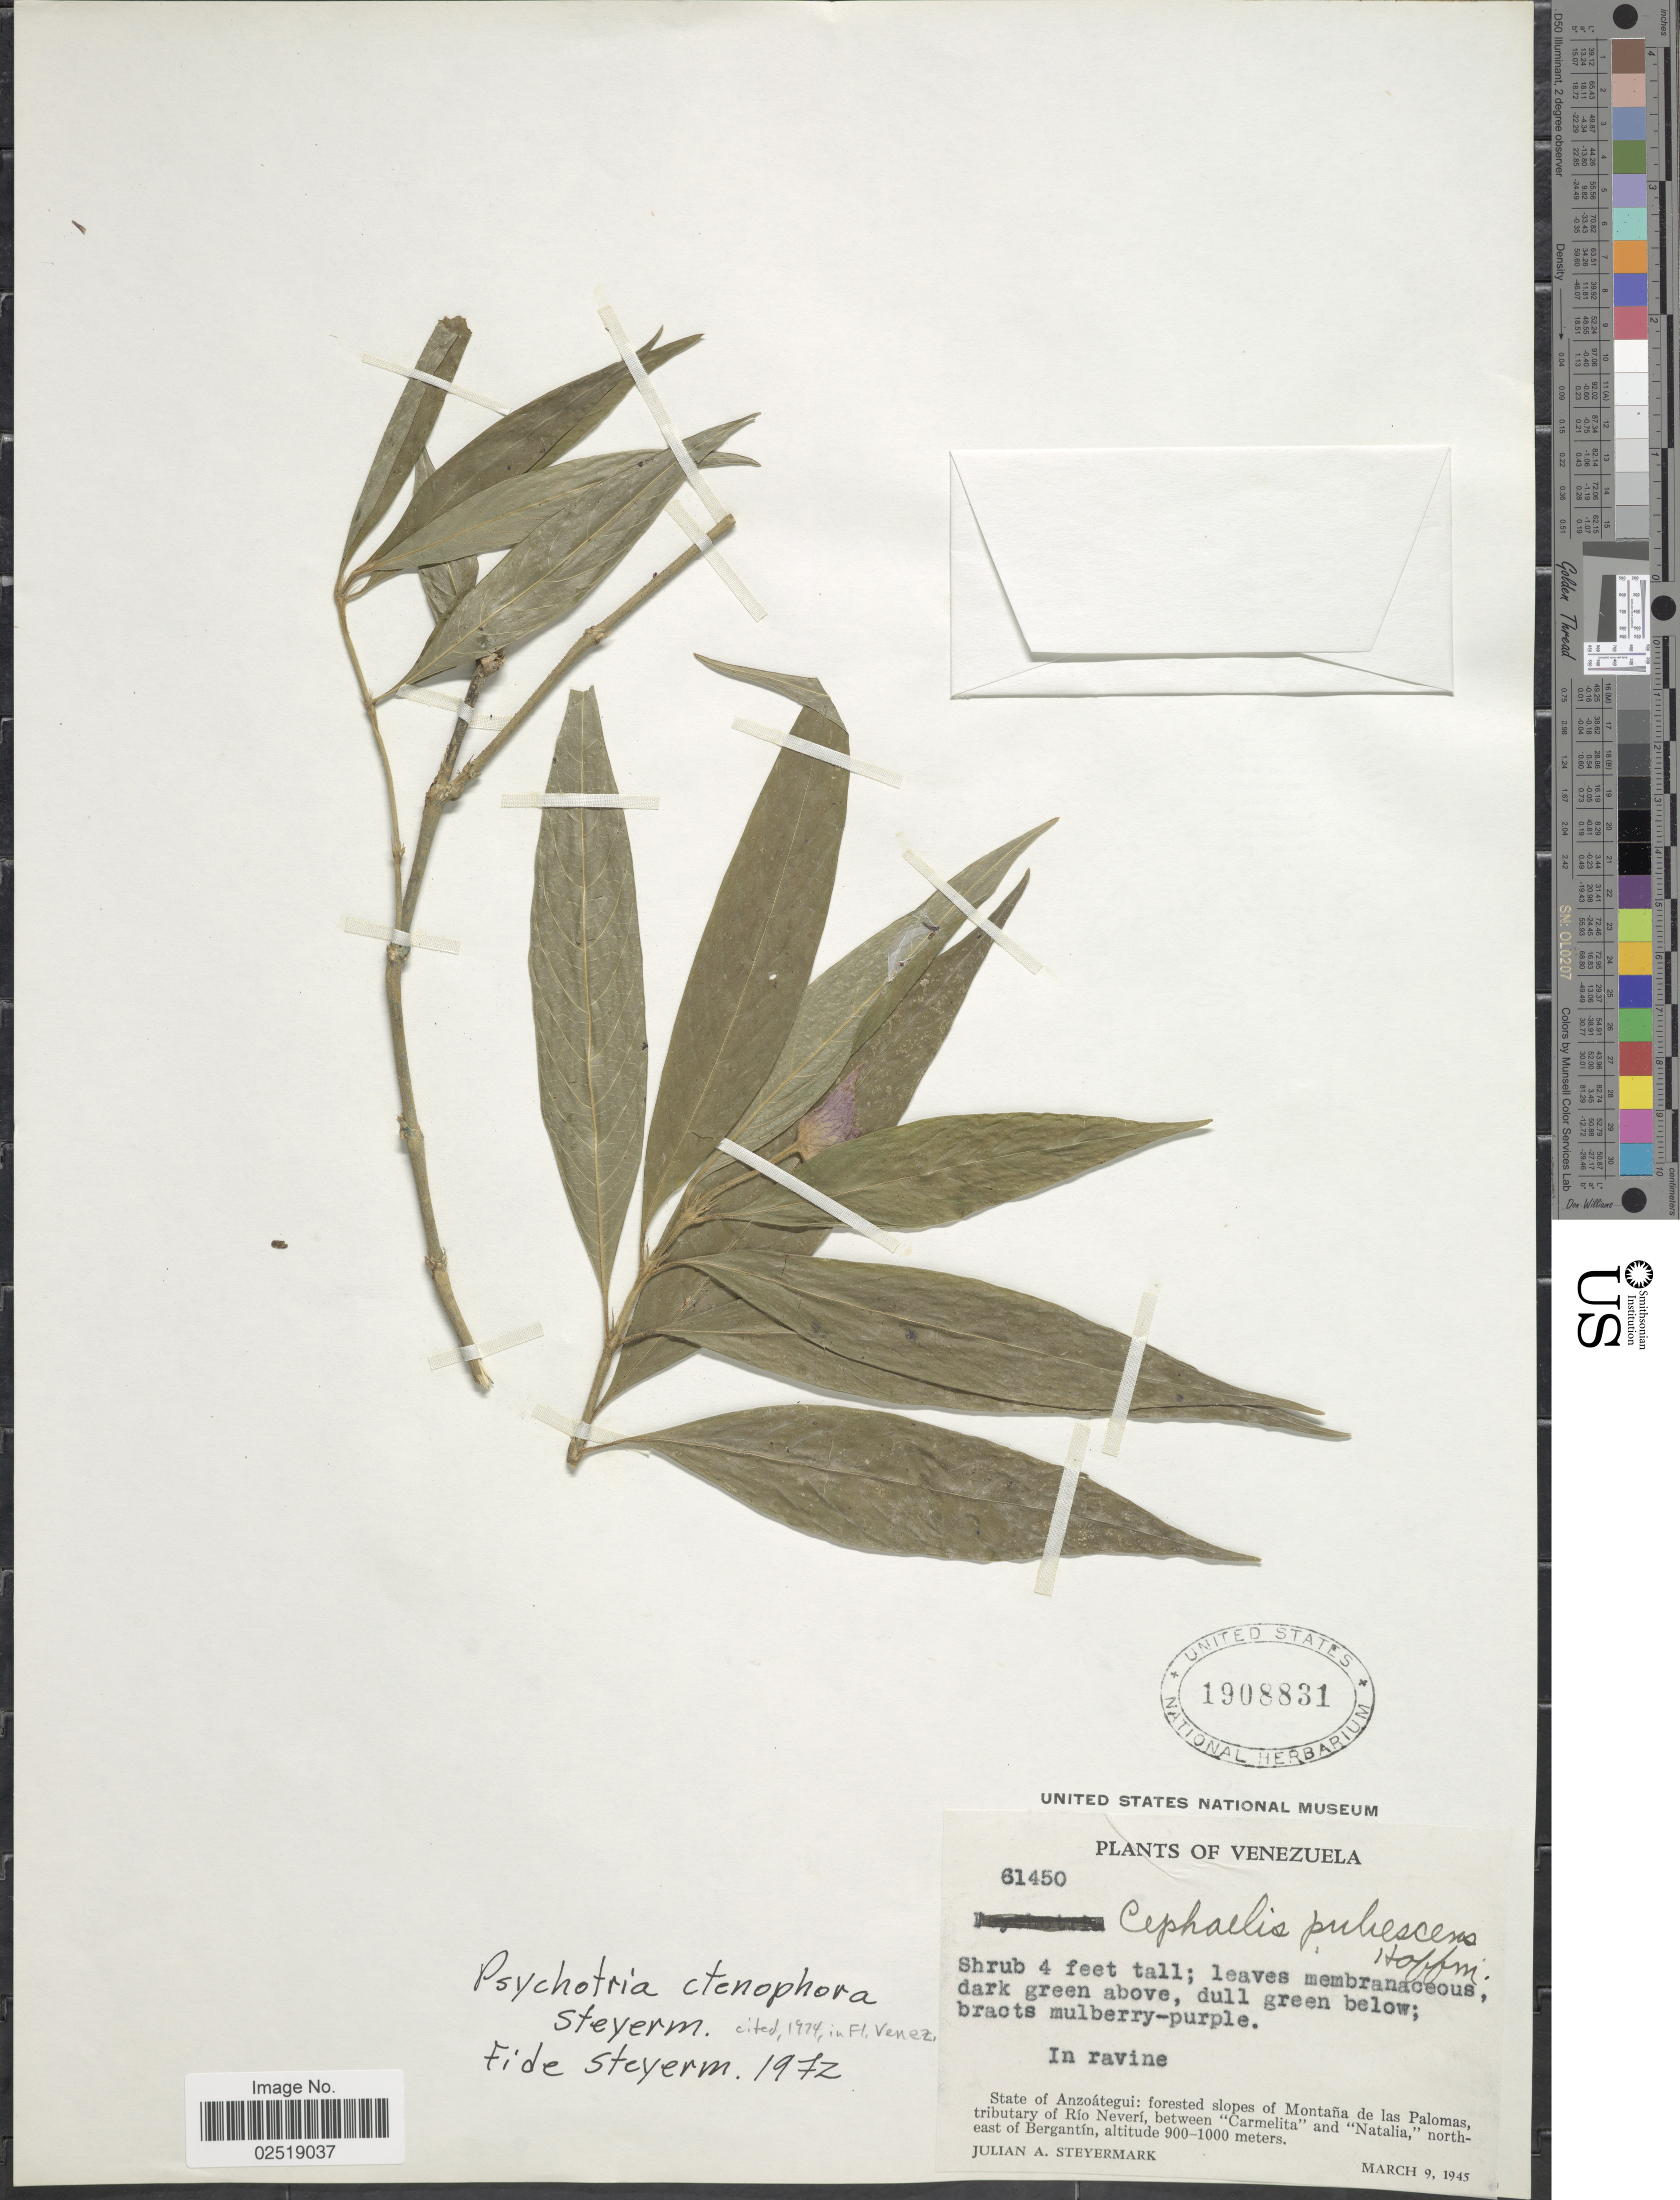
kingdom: Plantae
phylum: Tracheophyta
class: Magnoliopsida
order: Gentianales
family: Rubiaceae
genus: Palicourea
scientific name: Palicourea bracteocardia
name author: (DC.) Delprete & J.H. Kirkbr.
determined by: Kirkbride, J. H., Jr.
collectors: J. Steyermark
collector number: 61450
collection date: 1945-03-09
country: Venezuela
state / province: Anzoategui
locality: State of Anzoategui: forested slopes of Montana de las Palomas, tributary of Rio Neveri, between "Carmelita" and "Natalia", north-east of Bergantin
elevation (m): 900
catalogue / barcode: US 1908831